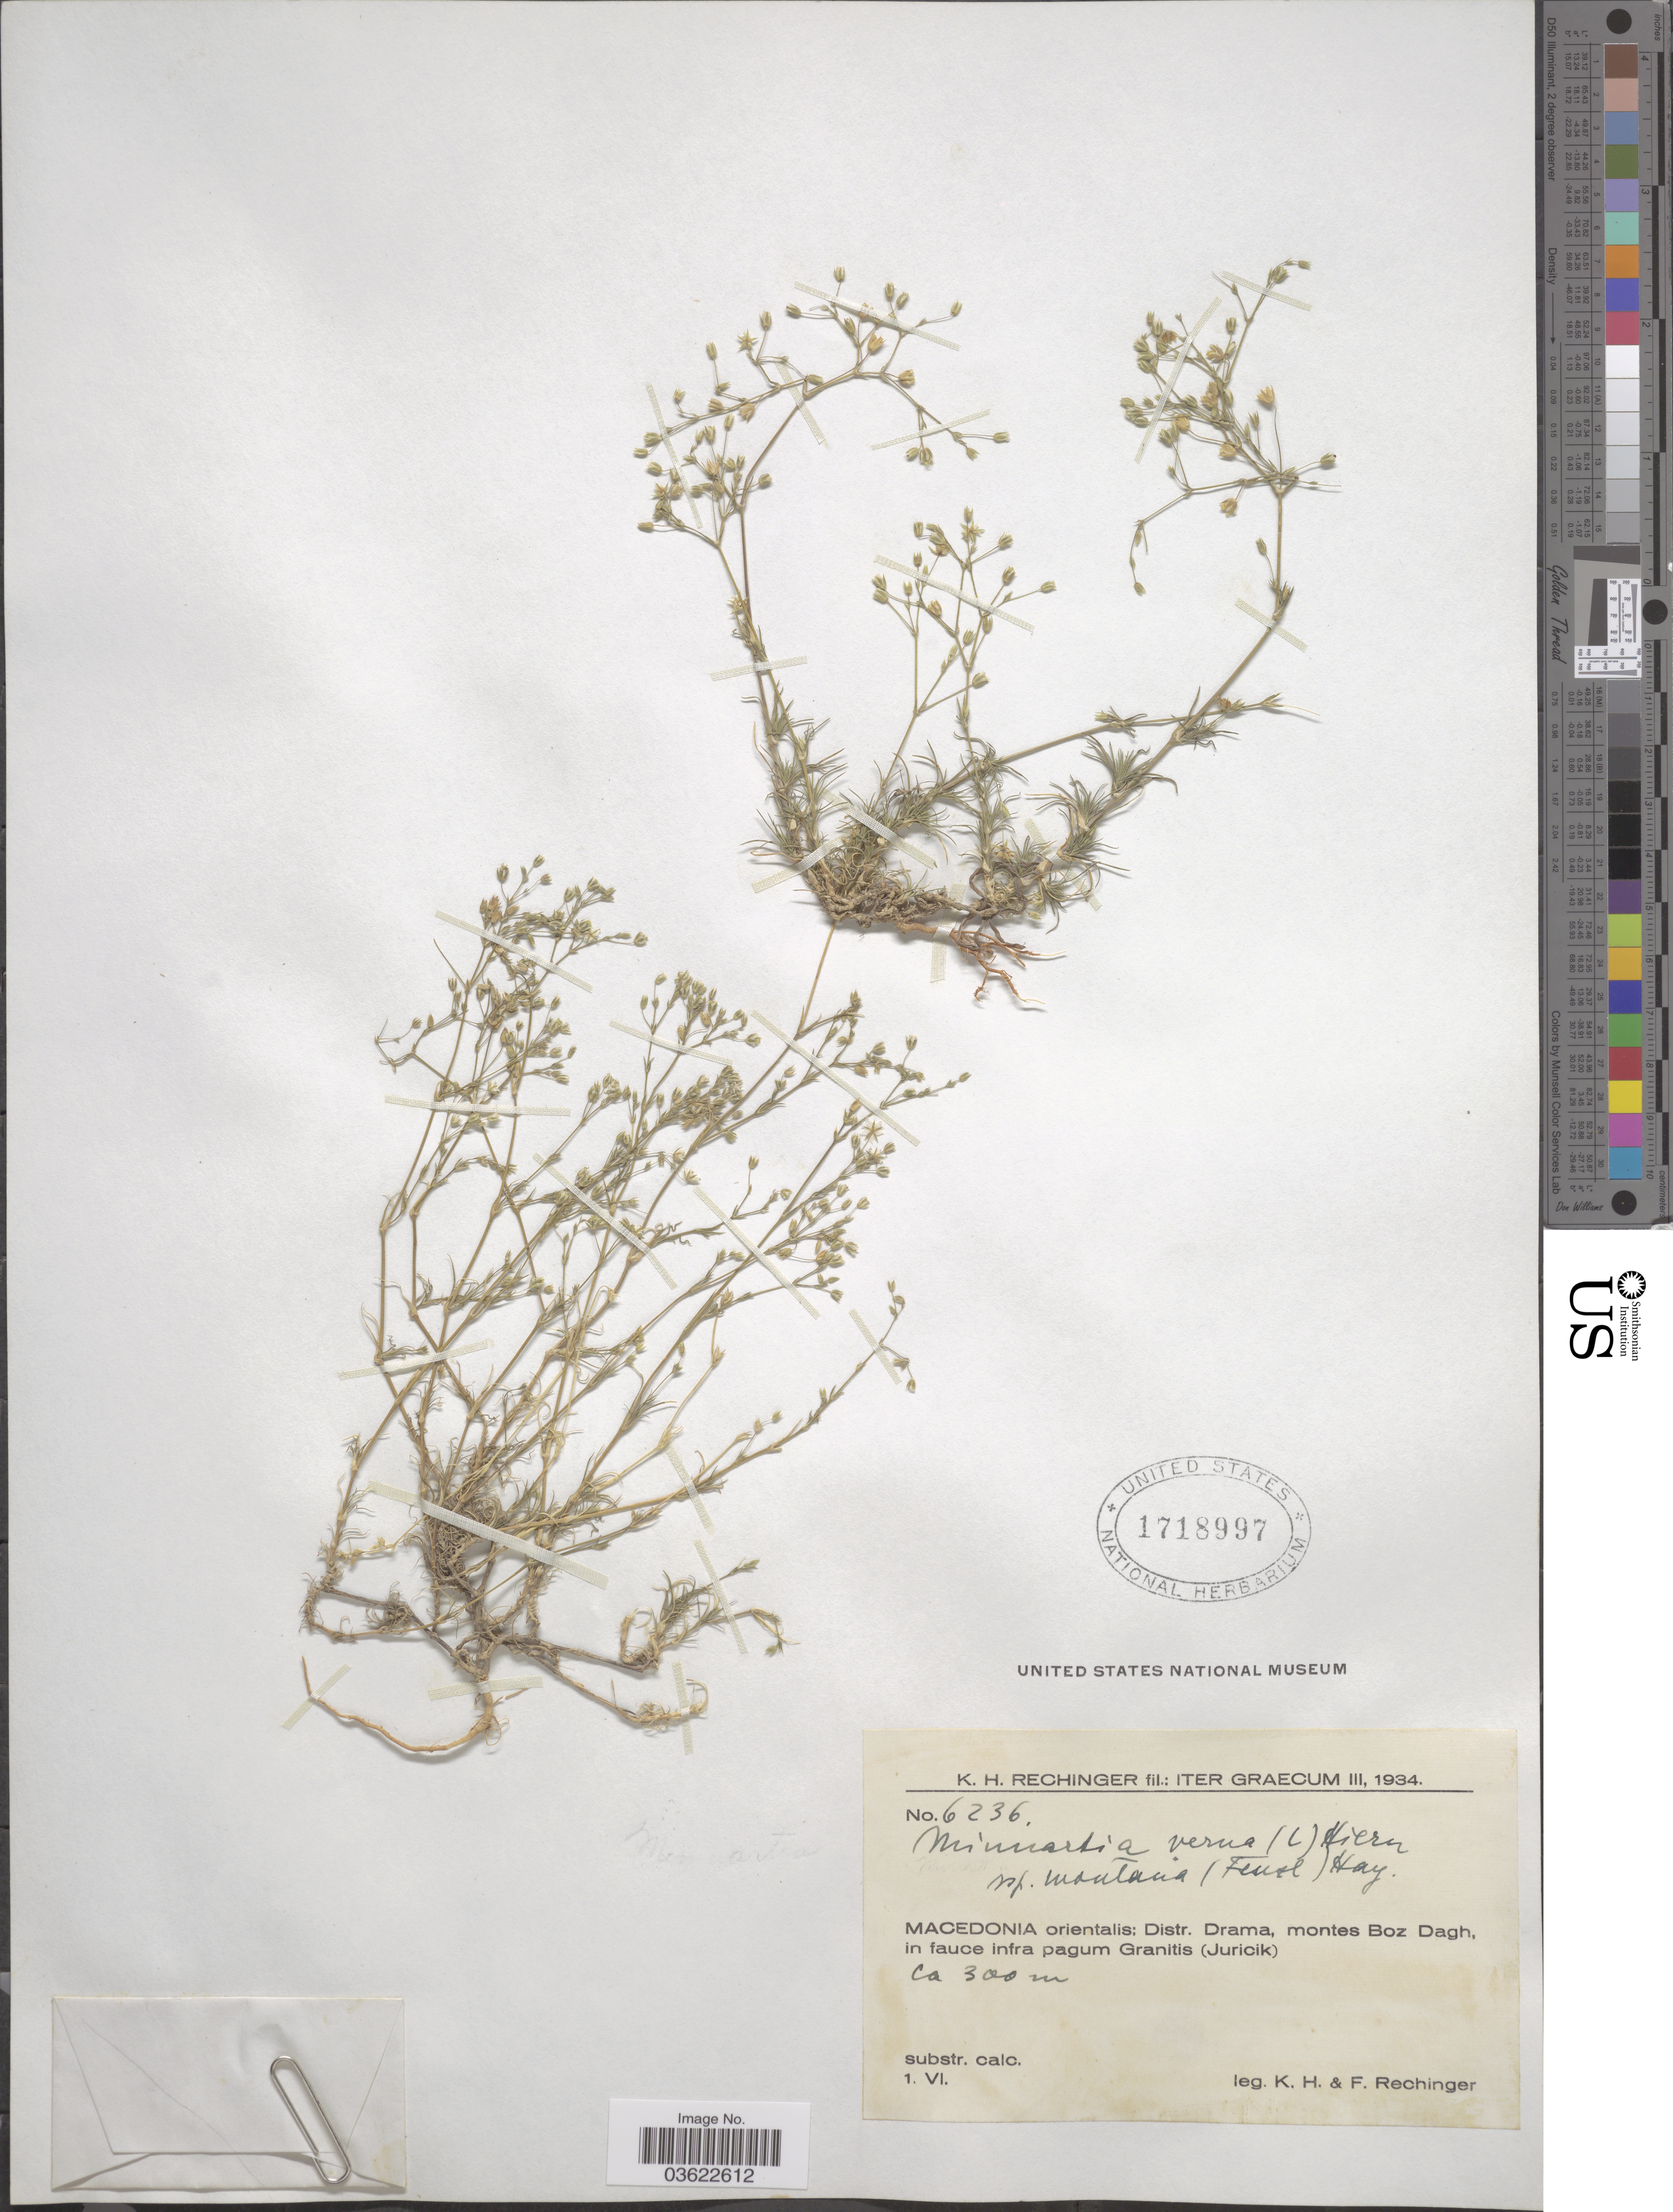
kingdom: Plantae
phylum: Tracheophyta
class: Magnoliopsida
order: Caryophyllales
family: Caryophyllaceae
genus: Arenaria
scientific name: Arenaria verna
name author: L.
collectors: K. H. Rechinger & F. Rechinger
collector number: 6236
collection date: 1934-06-01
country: Greece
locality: Macedonia orientalis: Distr. Drama, montes Boz Dagh, in fauce infra pagum Granitis (Juricik).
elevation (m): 300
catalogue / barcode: US 1718997